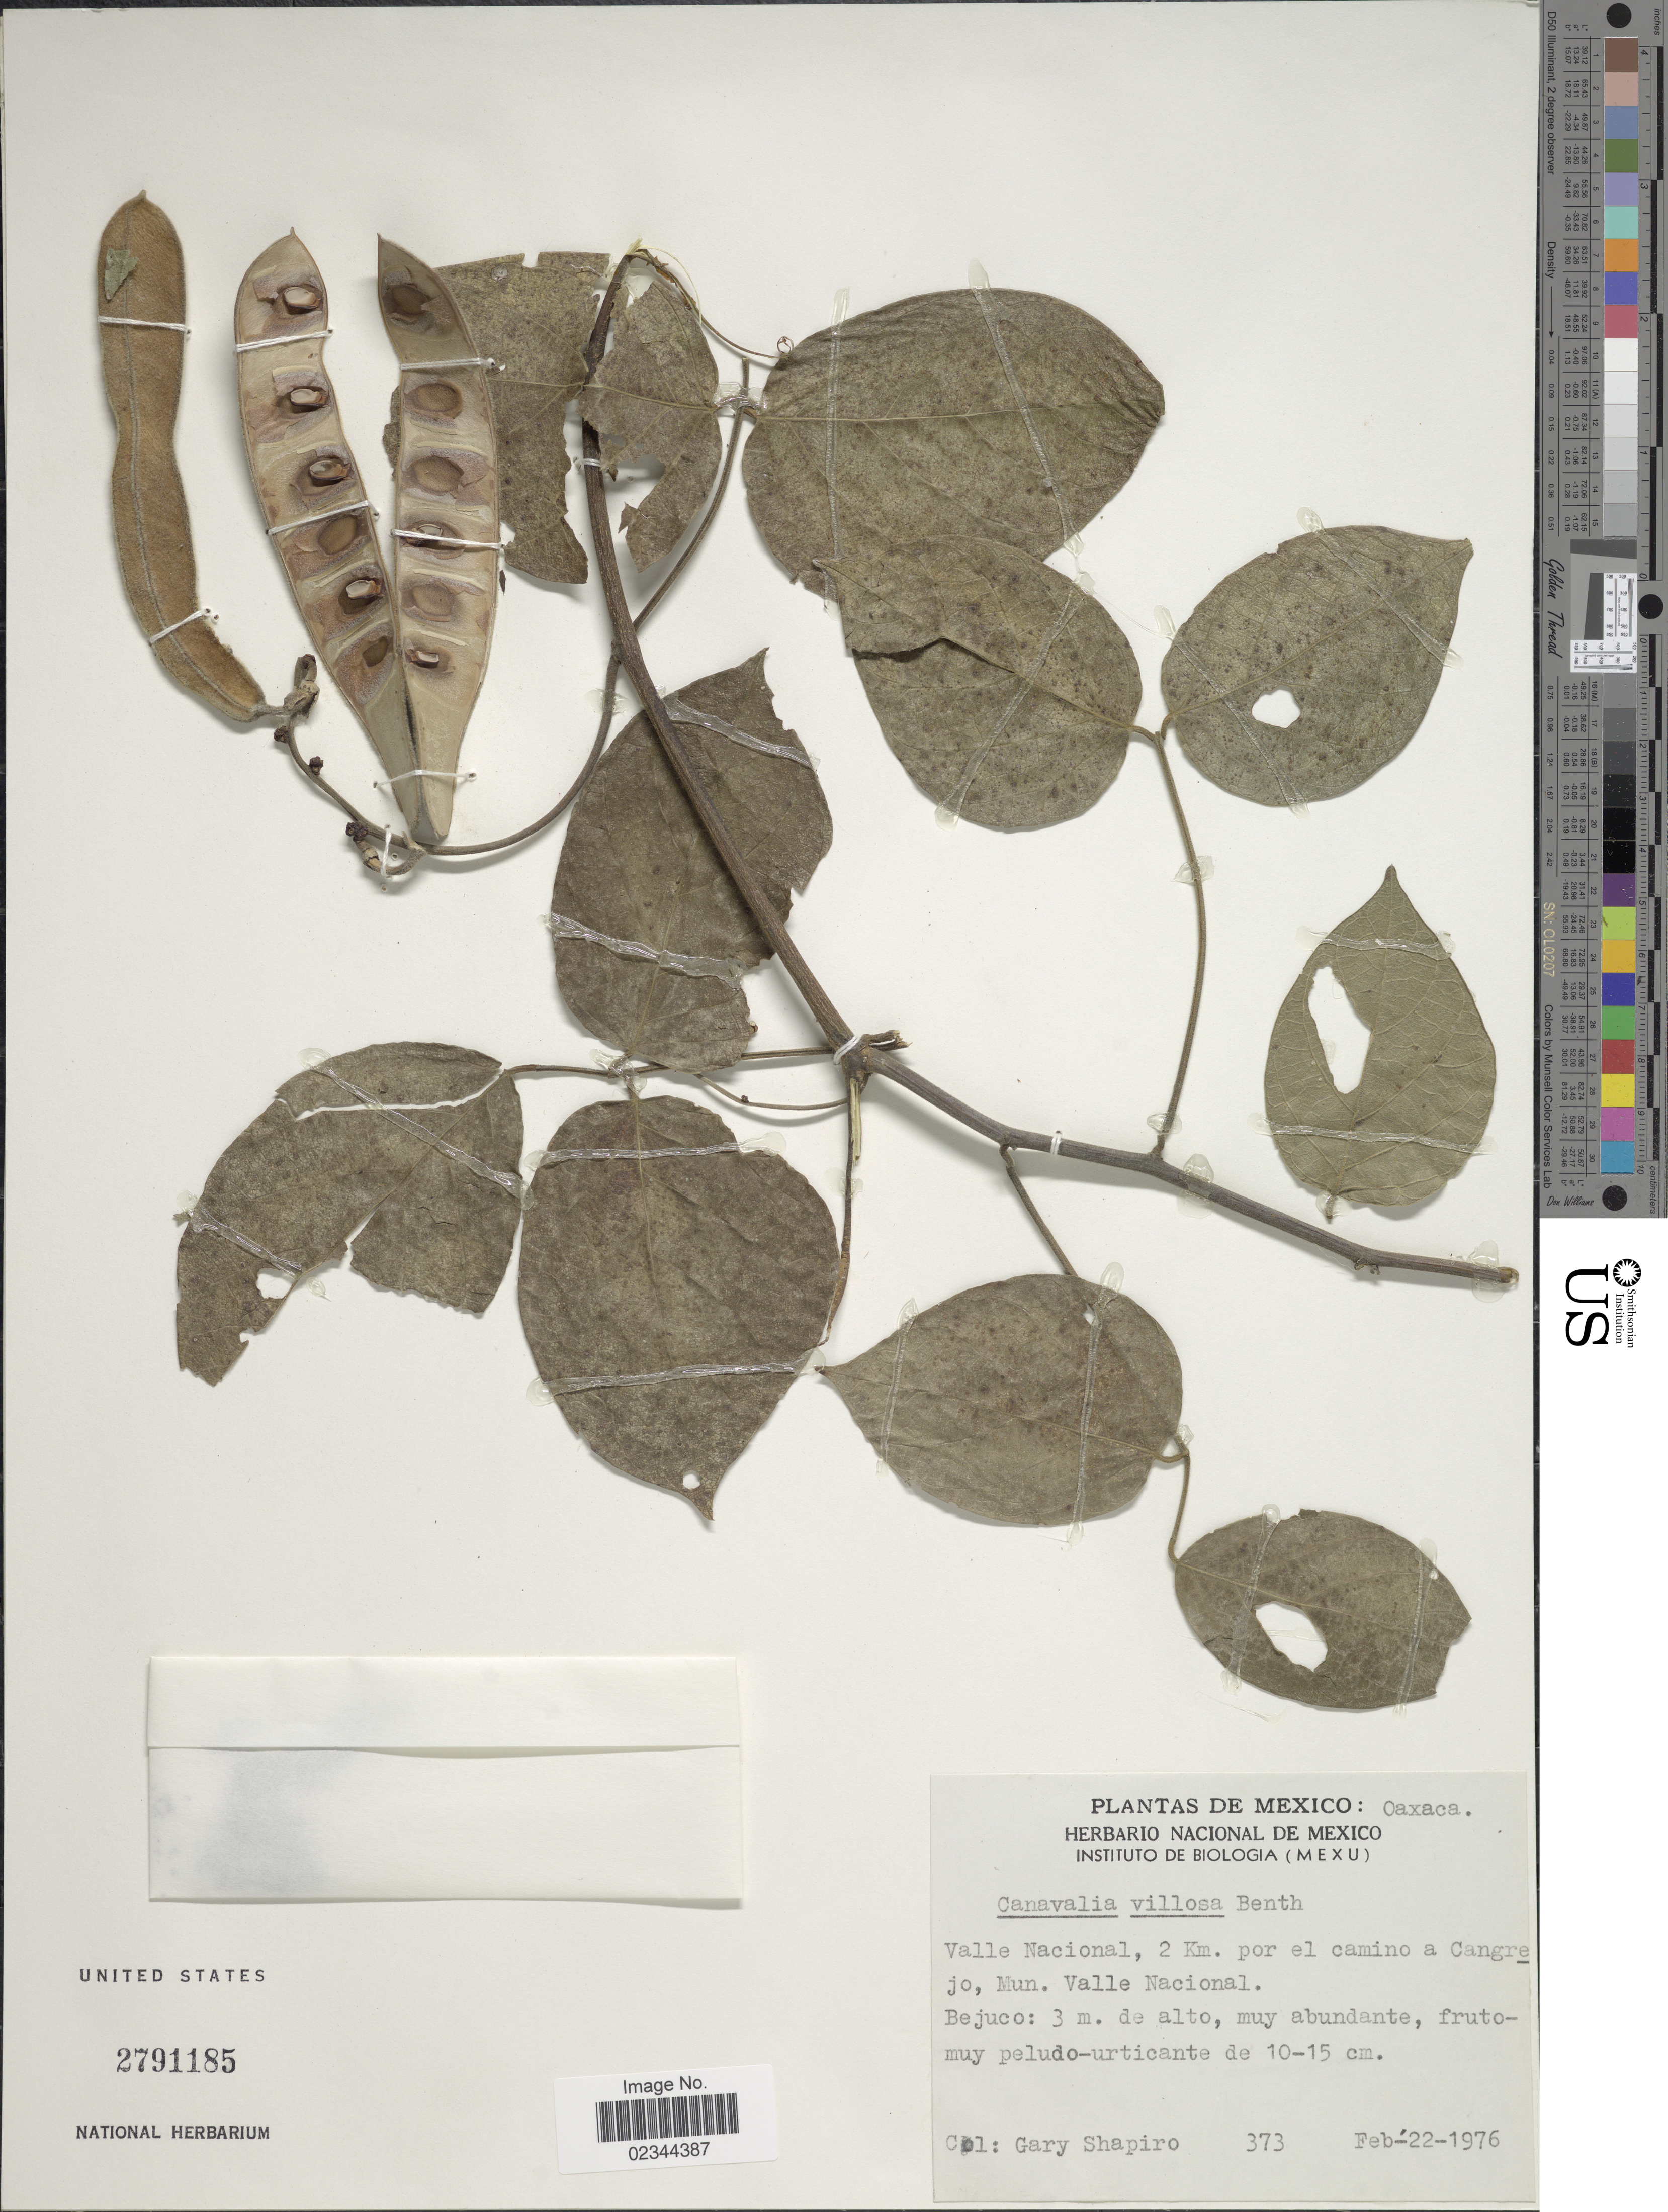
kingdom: Plantae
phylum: Tracheophyta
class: Magnoliopsida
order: Fabales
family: Fabaceae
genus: Canavalia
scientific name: Canavalia villosa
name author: Benth.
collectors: G. Shapiro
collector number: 373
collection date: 1976-02-22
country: Mexico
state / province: Oaxaca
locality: Valle Nacional, 2 Km. por el camino a Cangrejo, Mun. Valle Nacional.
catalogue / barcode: US 2791185